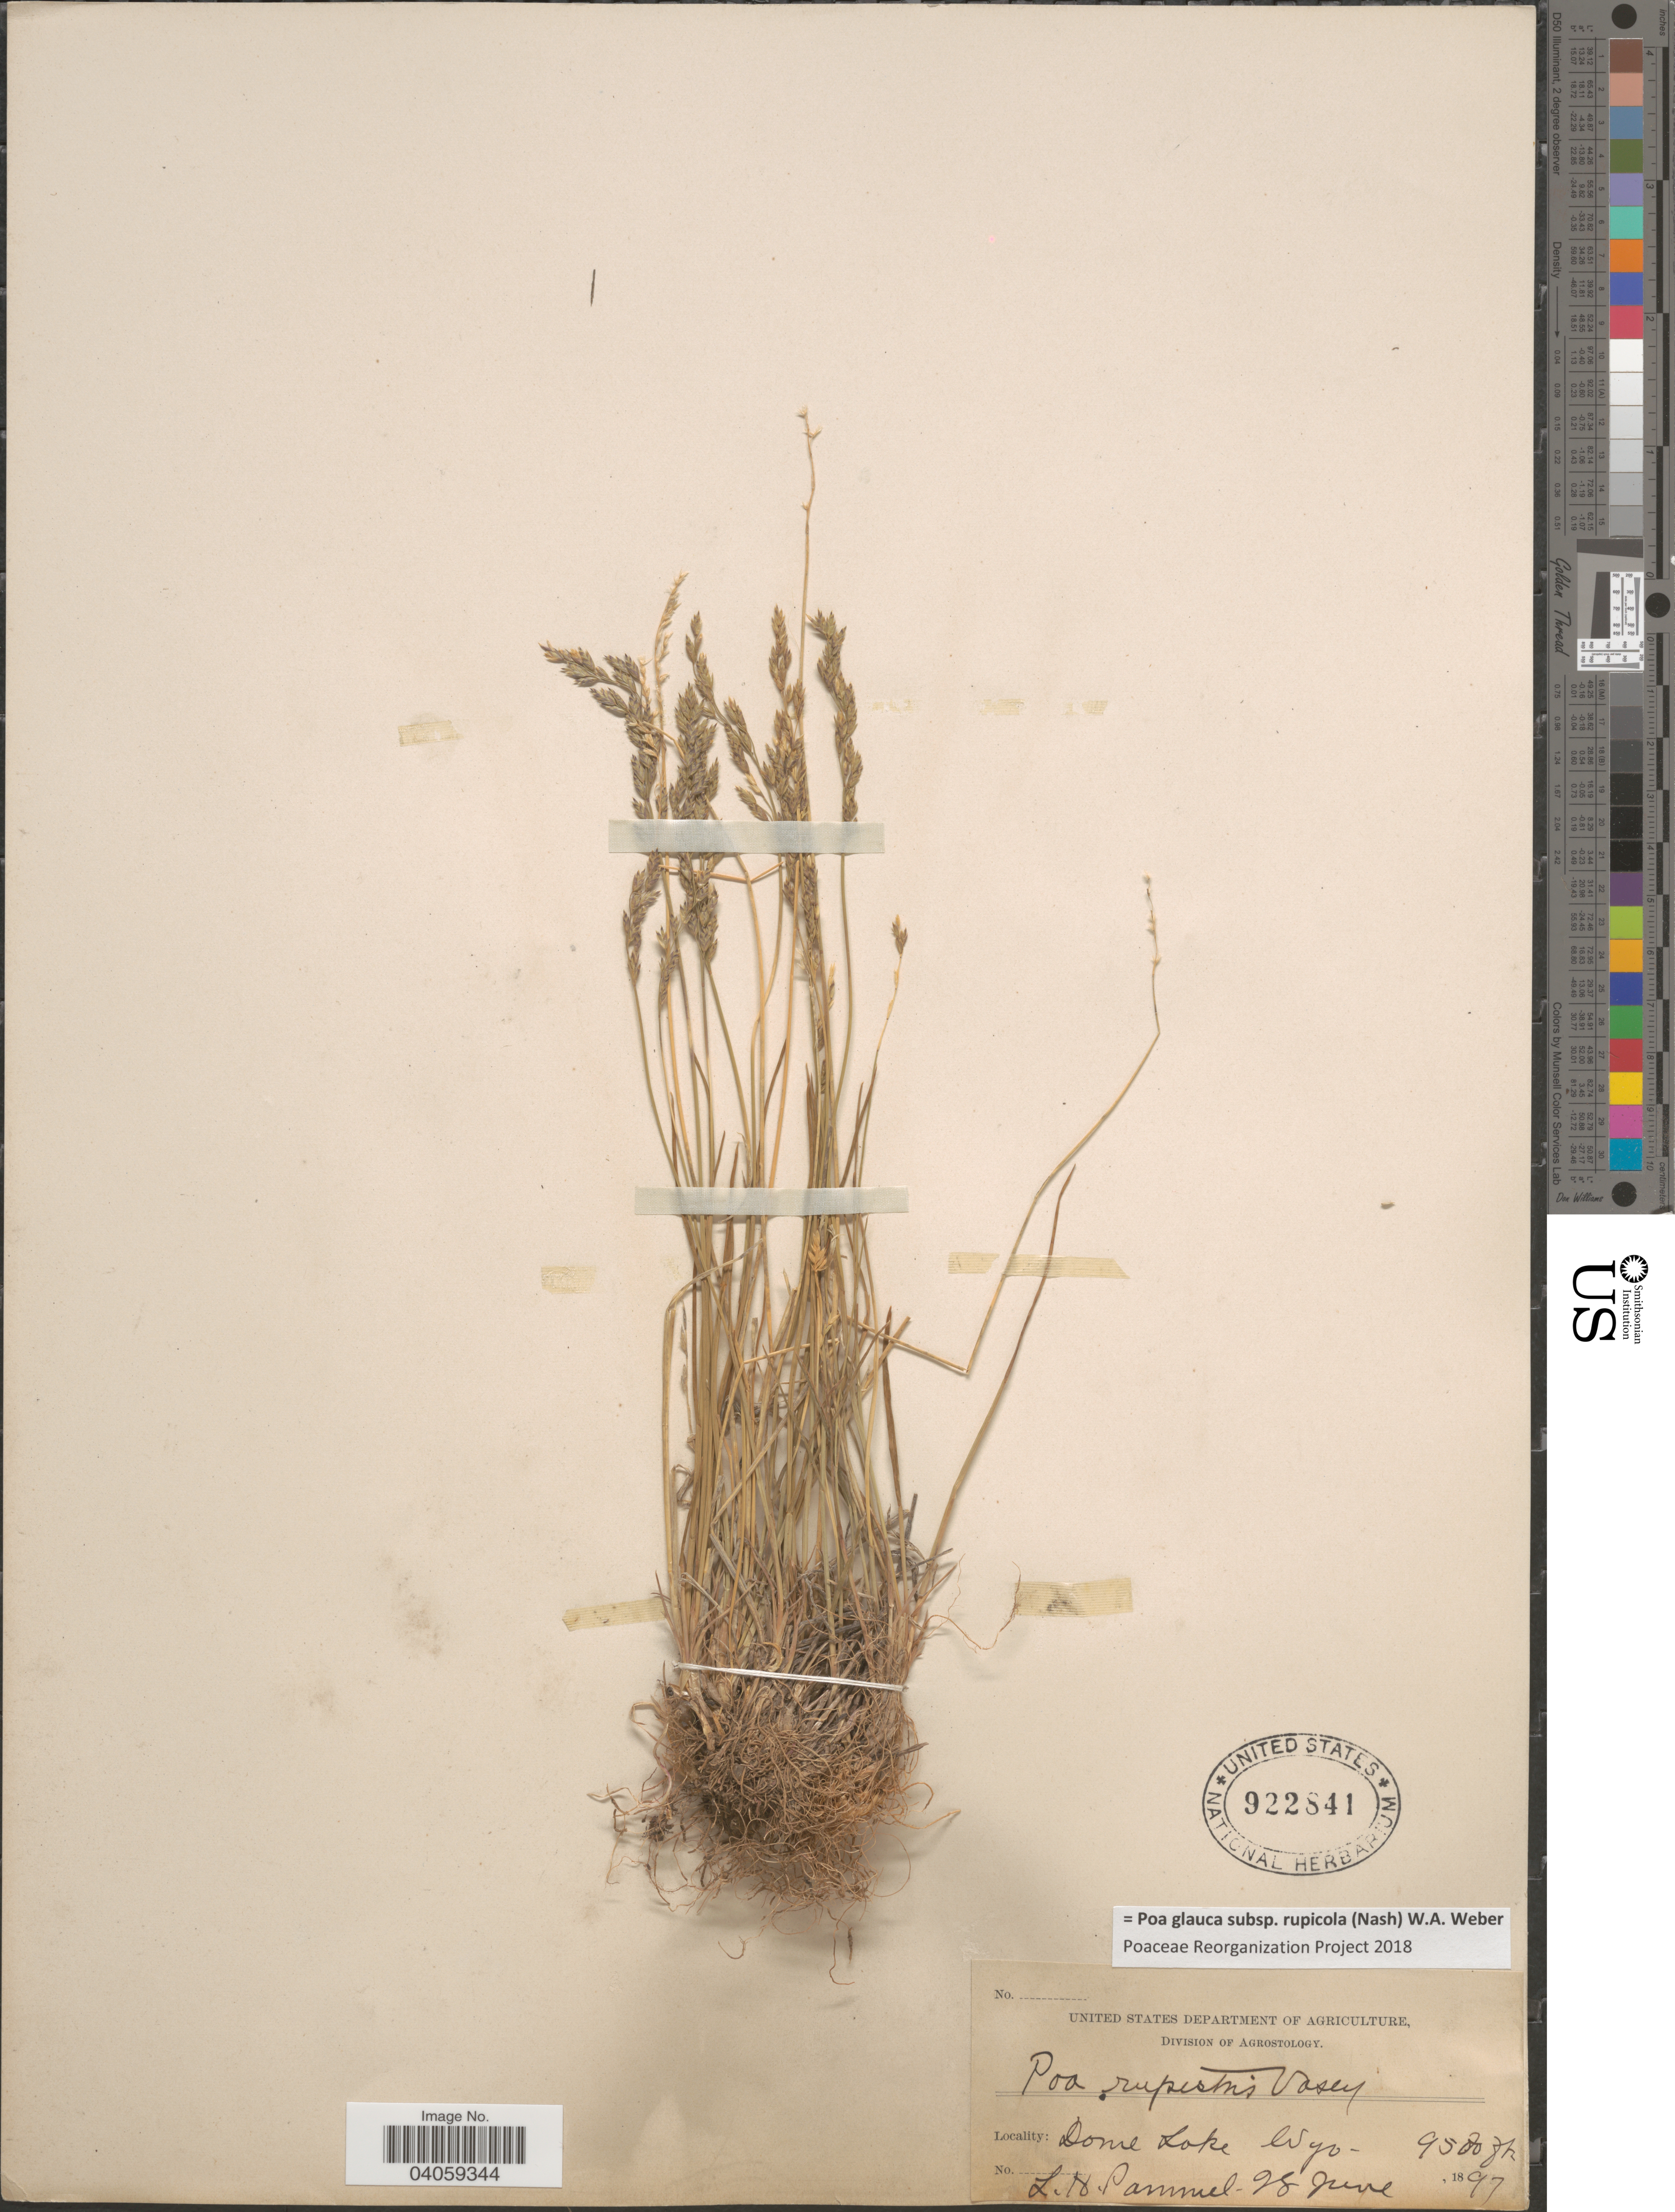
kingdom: Plantae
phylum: Tracheophyta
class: Liliopsida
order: Poales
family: Poaceae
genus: Poa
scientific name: Poa glauca subsp. rupicola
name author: (Nash) W.A. Weber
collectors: L. Pammel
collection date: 1897-06-28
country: United States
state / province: Wyoming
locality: Dome Lake.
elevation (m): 2896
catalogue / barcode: US 922841